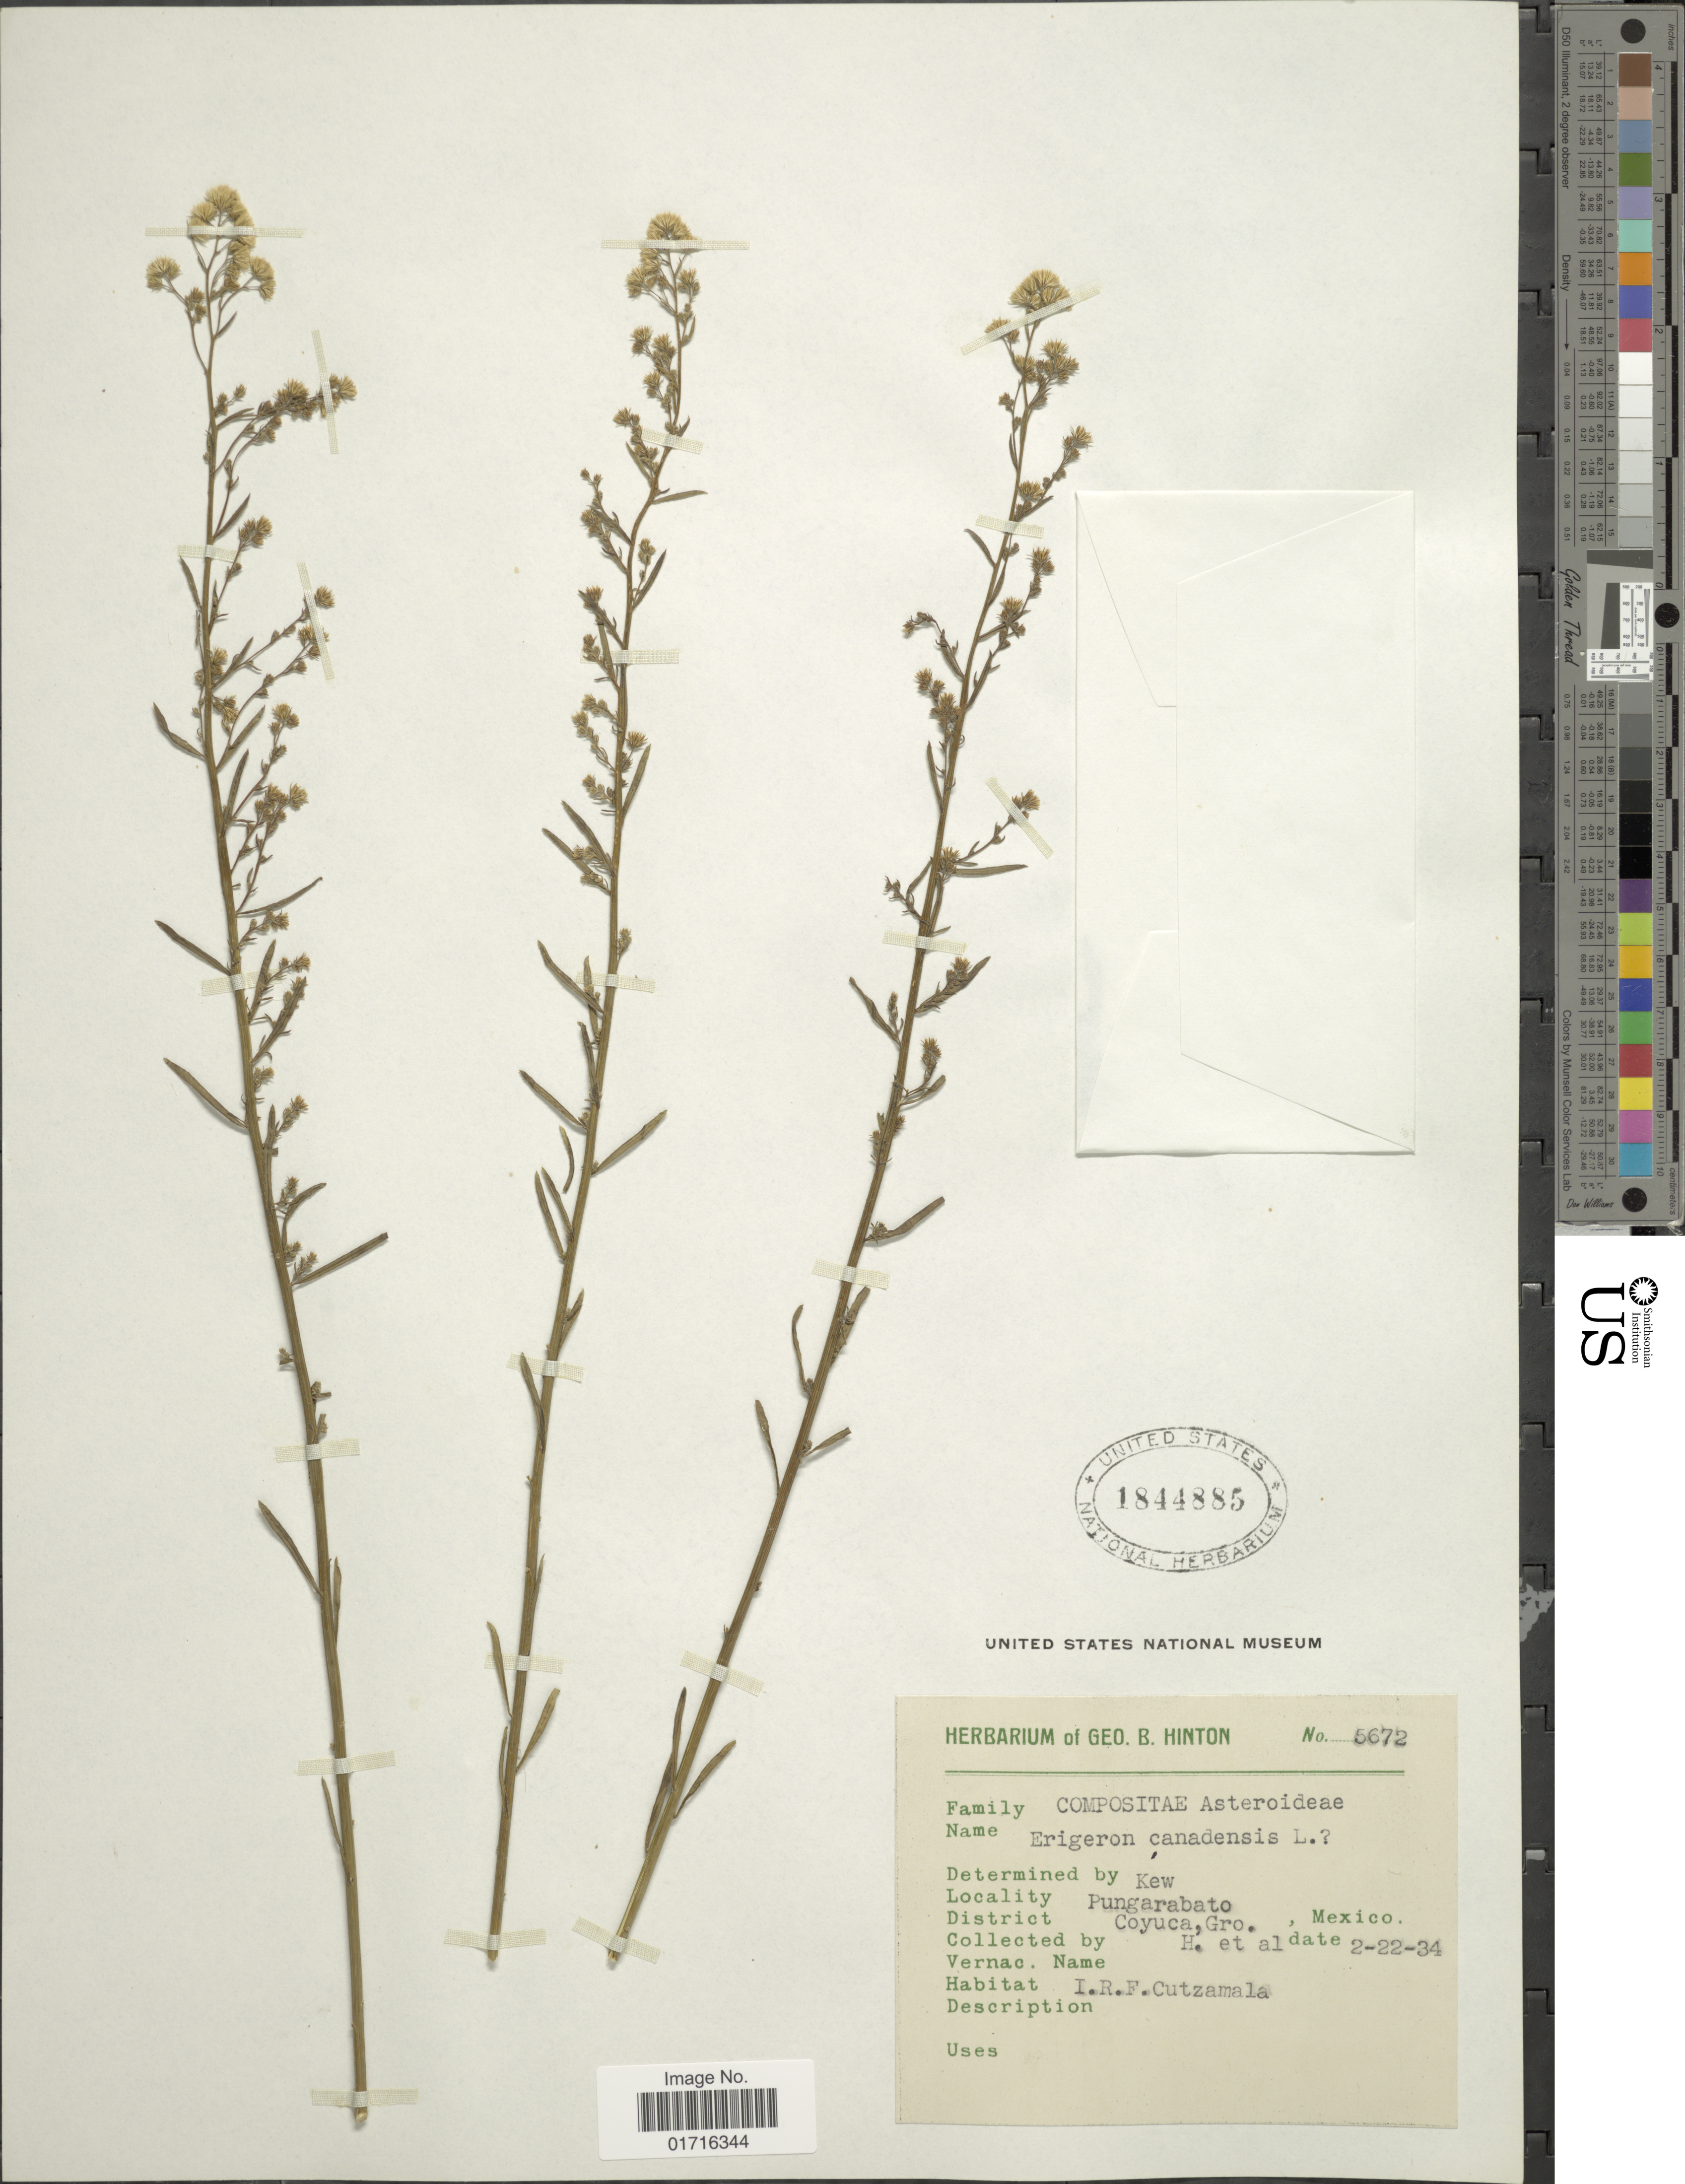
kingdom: Plantae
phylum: Tracheophyta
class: Magnoliopsida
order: Asterales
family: Asteraceae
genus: Conyza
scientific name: Conyza canadensis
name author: (L.) Cronq.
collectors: G. B. Hinton & et al.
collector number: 5672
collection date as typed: Transcribed d/m/y: 22/2/34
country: Mexico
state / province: Guerrero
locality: Pungarabato, Coyuca, Gro., I.R.F. Cutzamala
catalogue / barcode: US 1844885